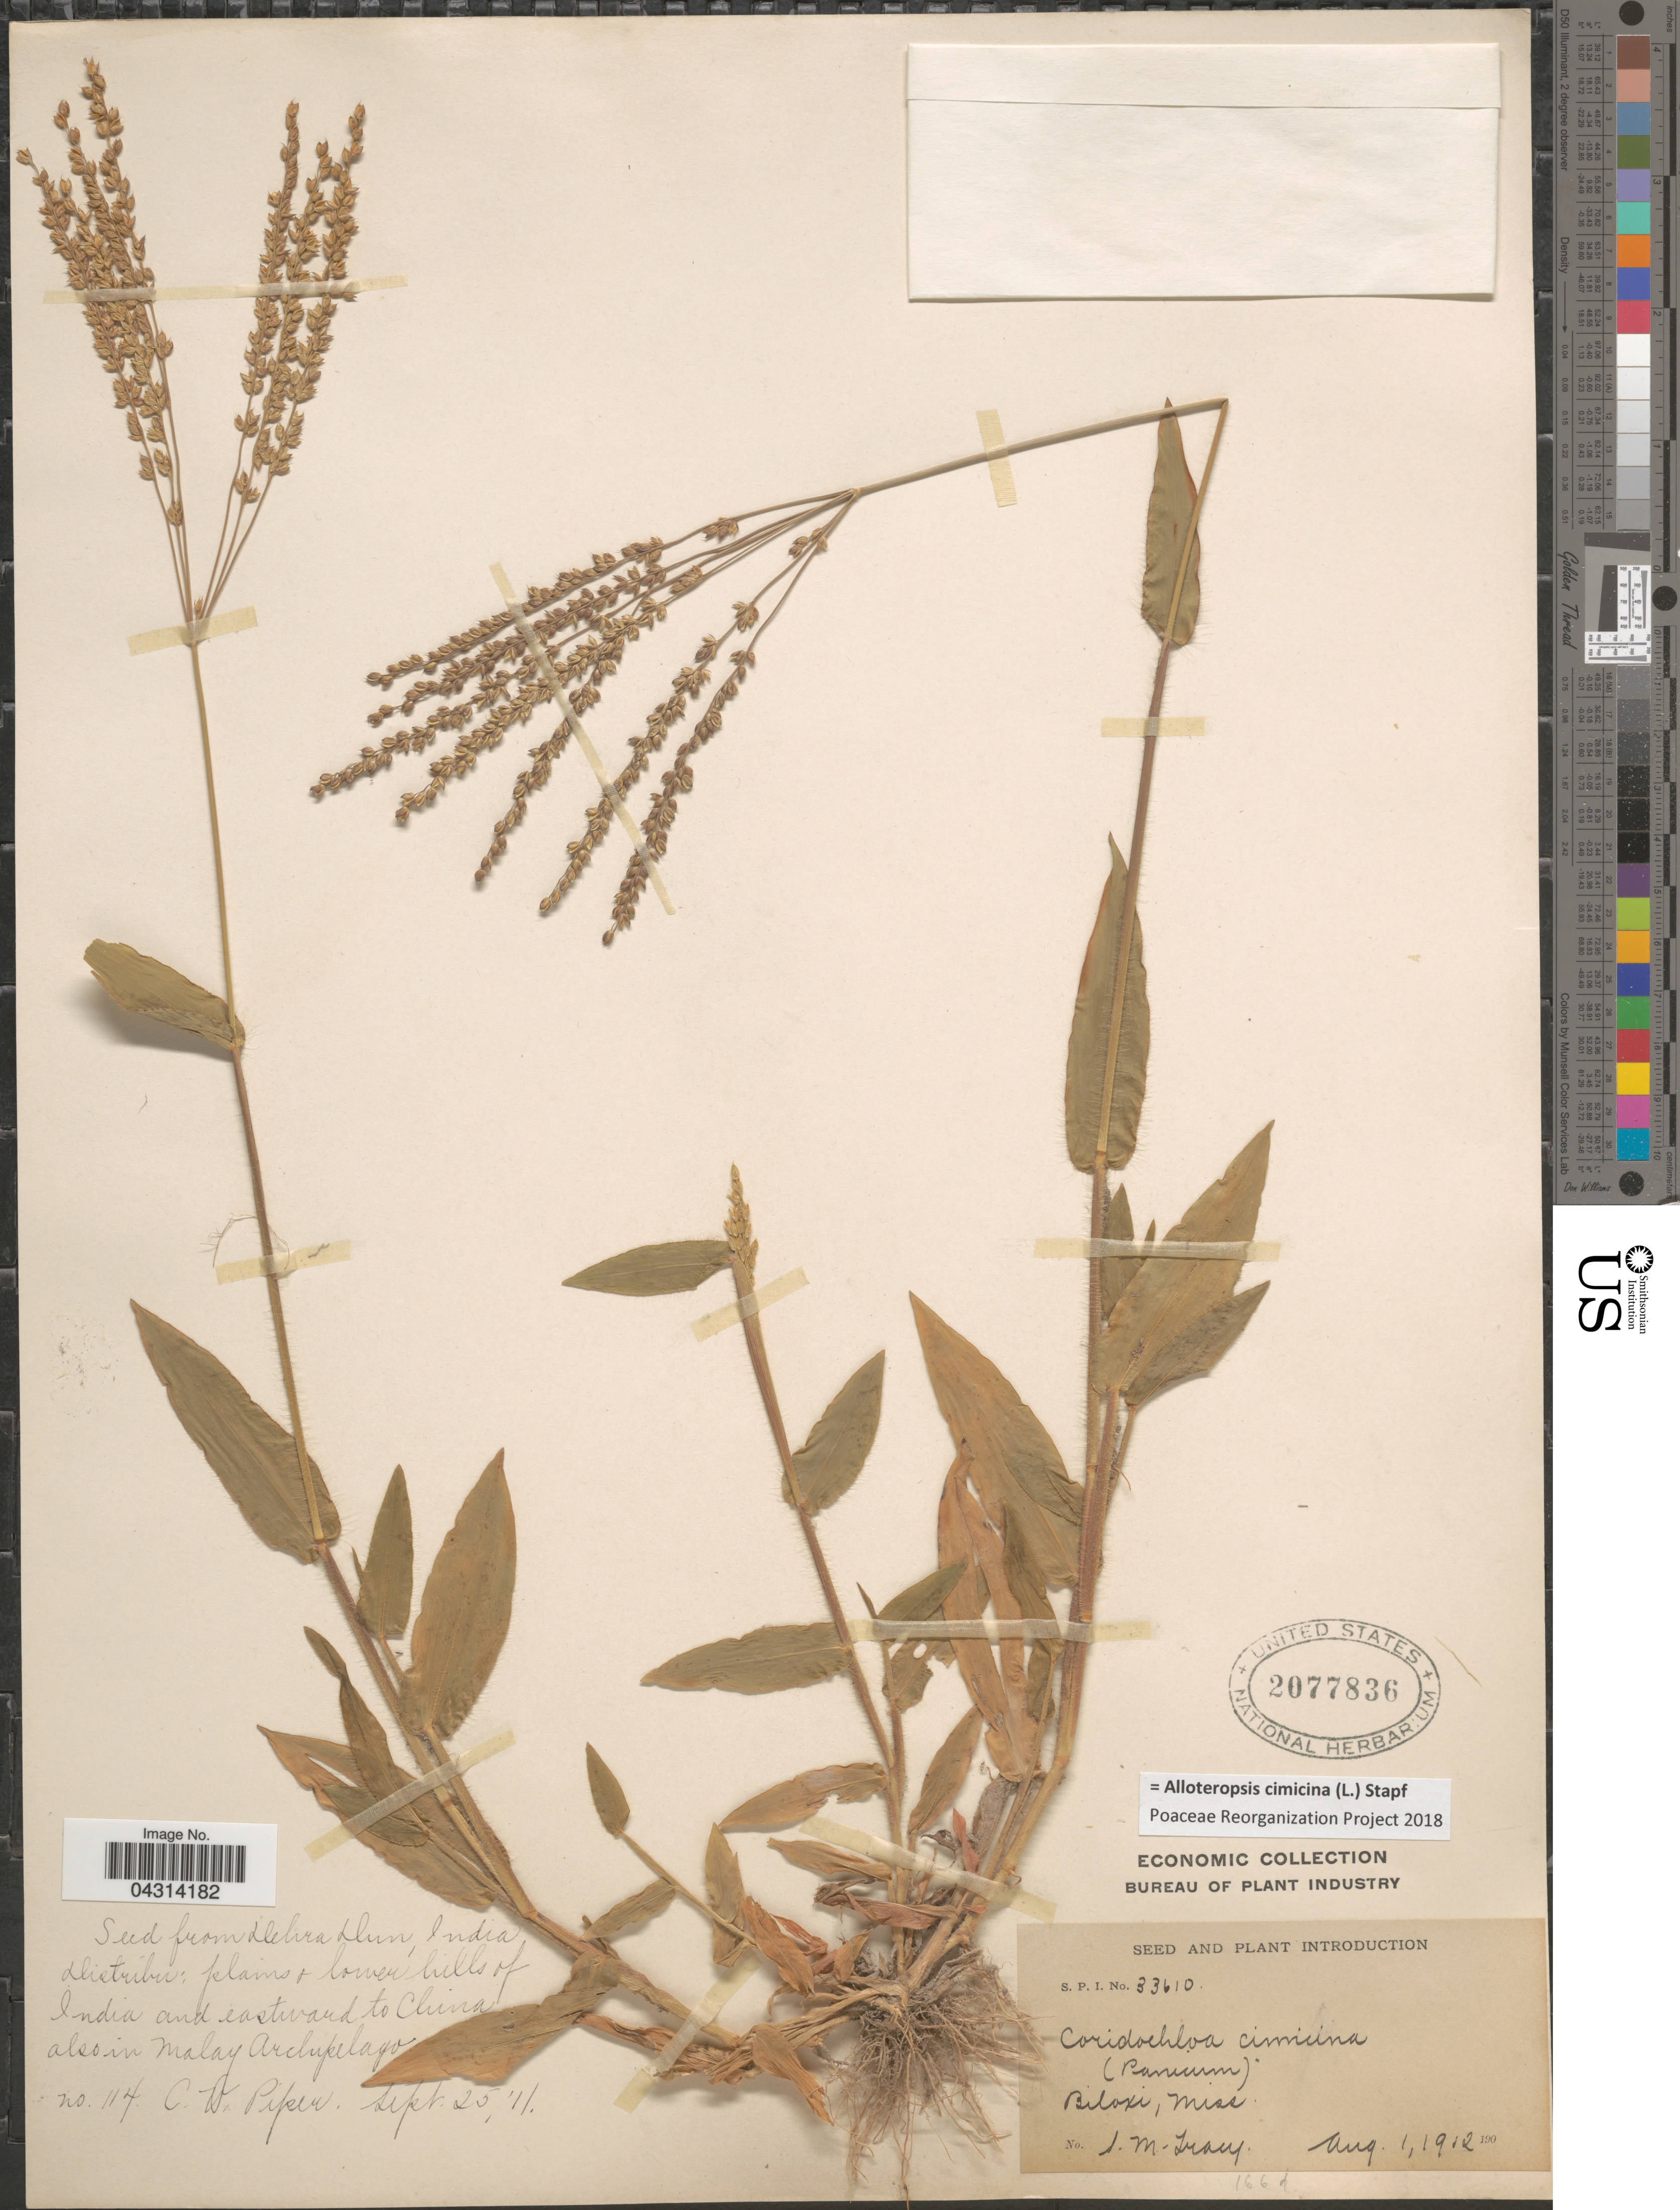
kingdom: Plantae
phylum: Tracheophyta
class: Liliopsida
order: Poales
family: Poaceae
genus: Alloteropsis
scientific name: Alloteropsis cimicina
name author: (L.) Stapf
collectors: S. M. Tracy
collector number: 33610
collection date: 1902-08-01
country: United States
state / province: Mississippi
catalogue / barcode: US 2077836-2